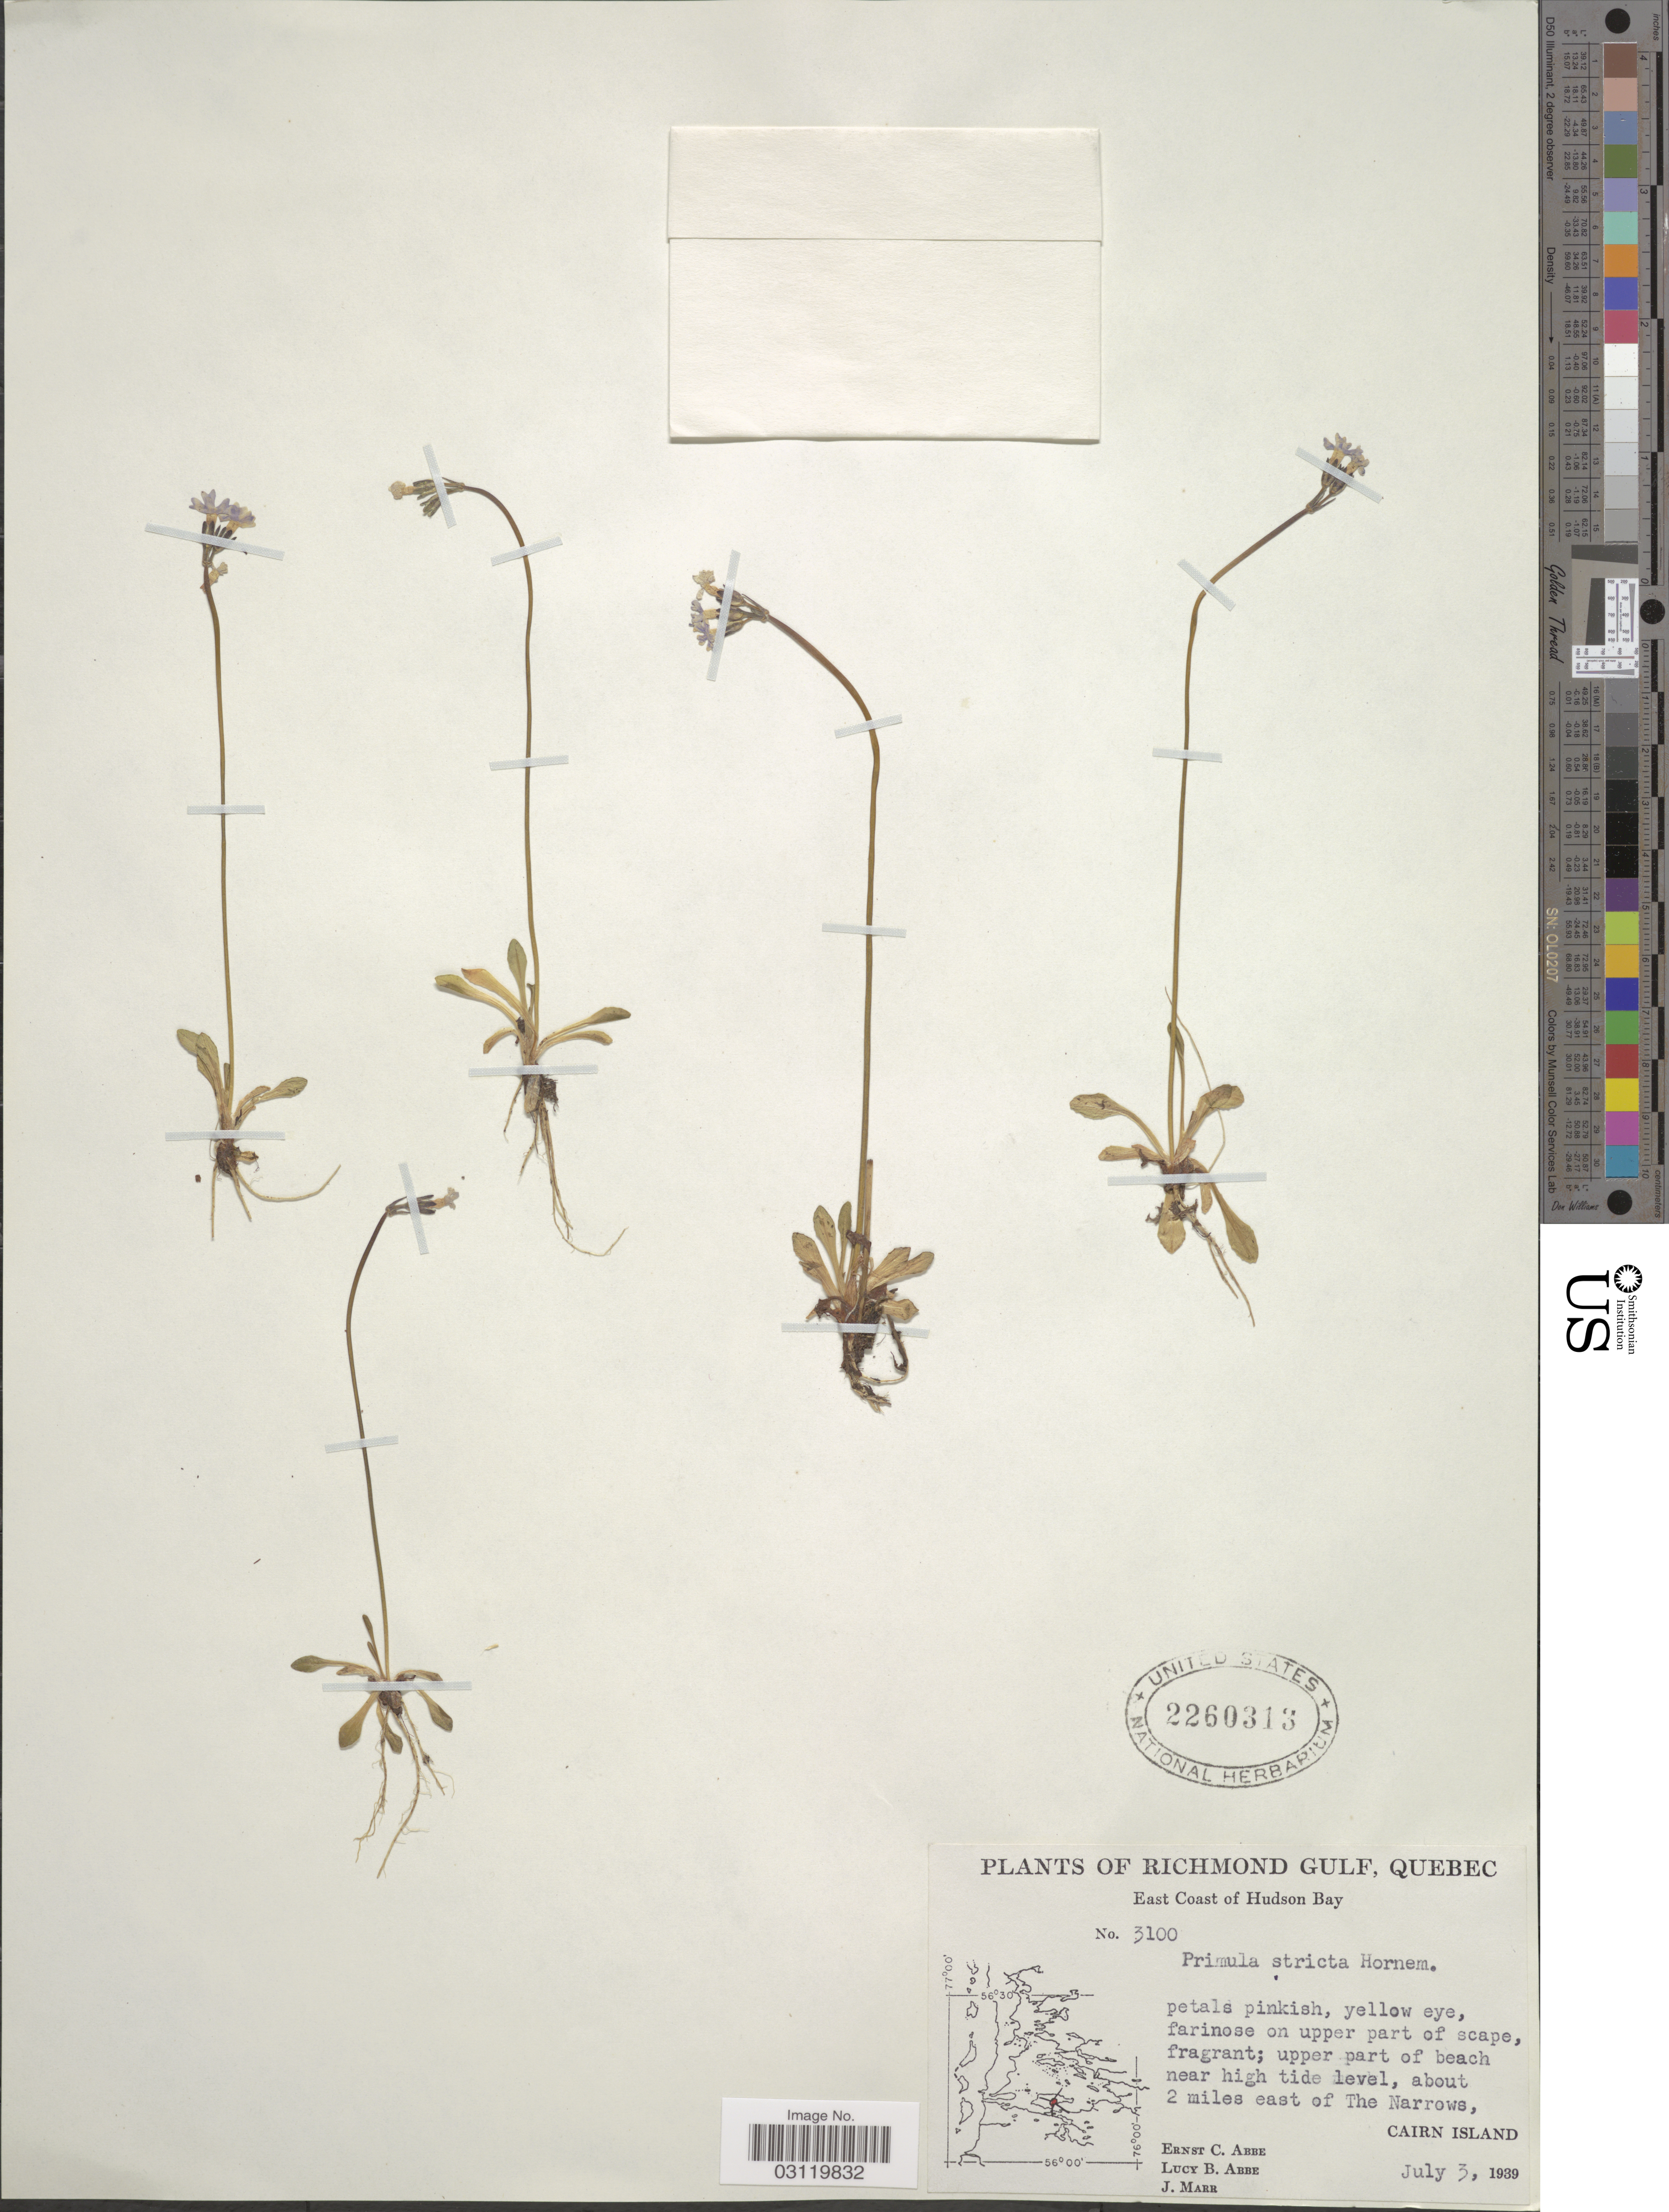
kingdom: Plantae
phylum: Tracheophyta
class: Magnoliopsida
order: Ericales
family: Primulaceae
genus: Primula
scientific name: Primula stricta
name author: Hornem.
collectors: E. C. Abbe & L. B. Abbe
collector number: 3100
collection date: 1939-07-03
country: Canada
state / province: Quebec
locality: Richmond Gulf, East Coast of Hudson Bay, upper part of beach near high tide level, about 2 miles east of The Narrows, Cairn Island.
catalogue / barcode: US 2260313